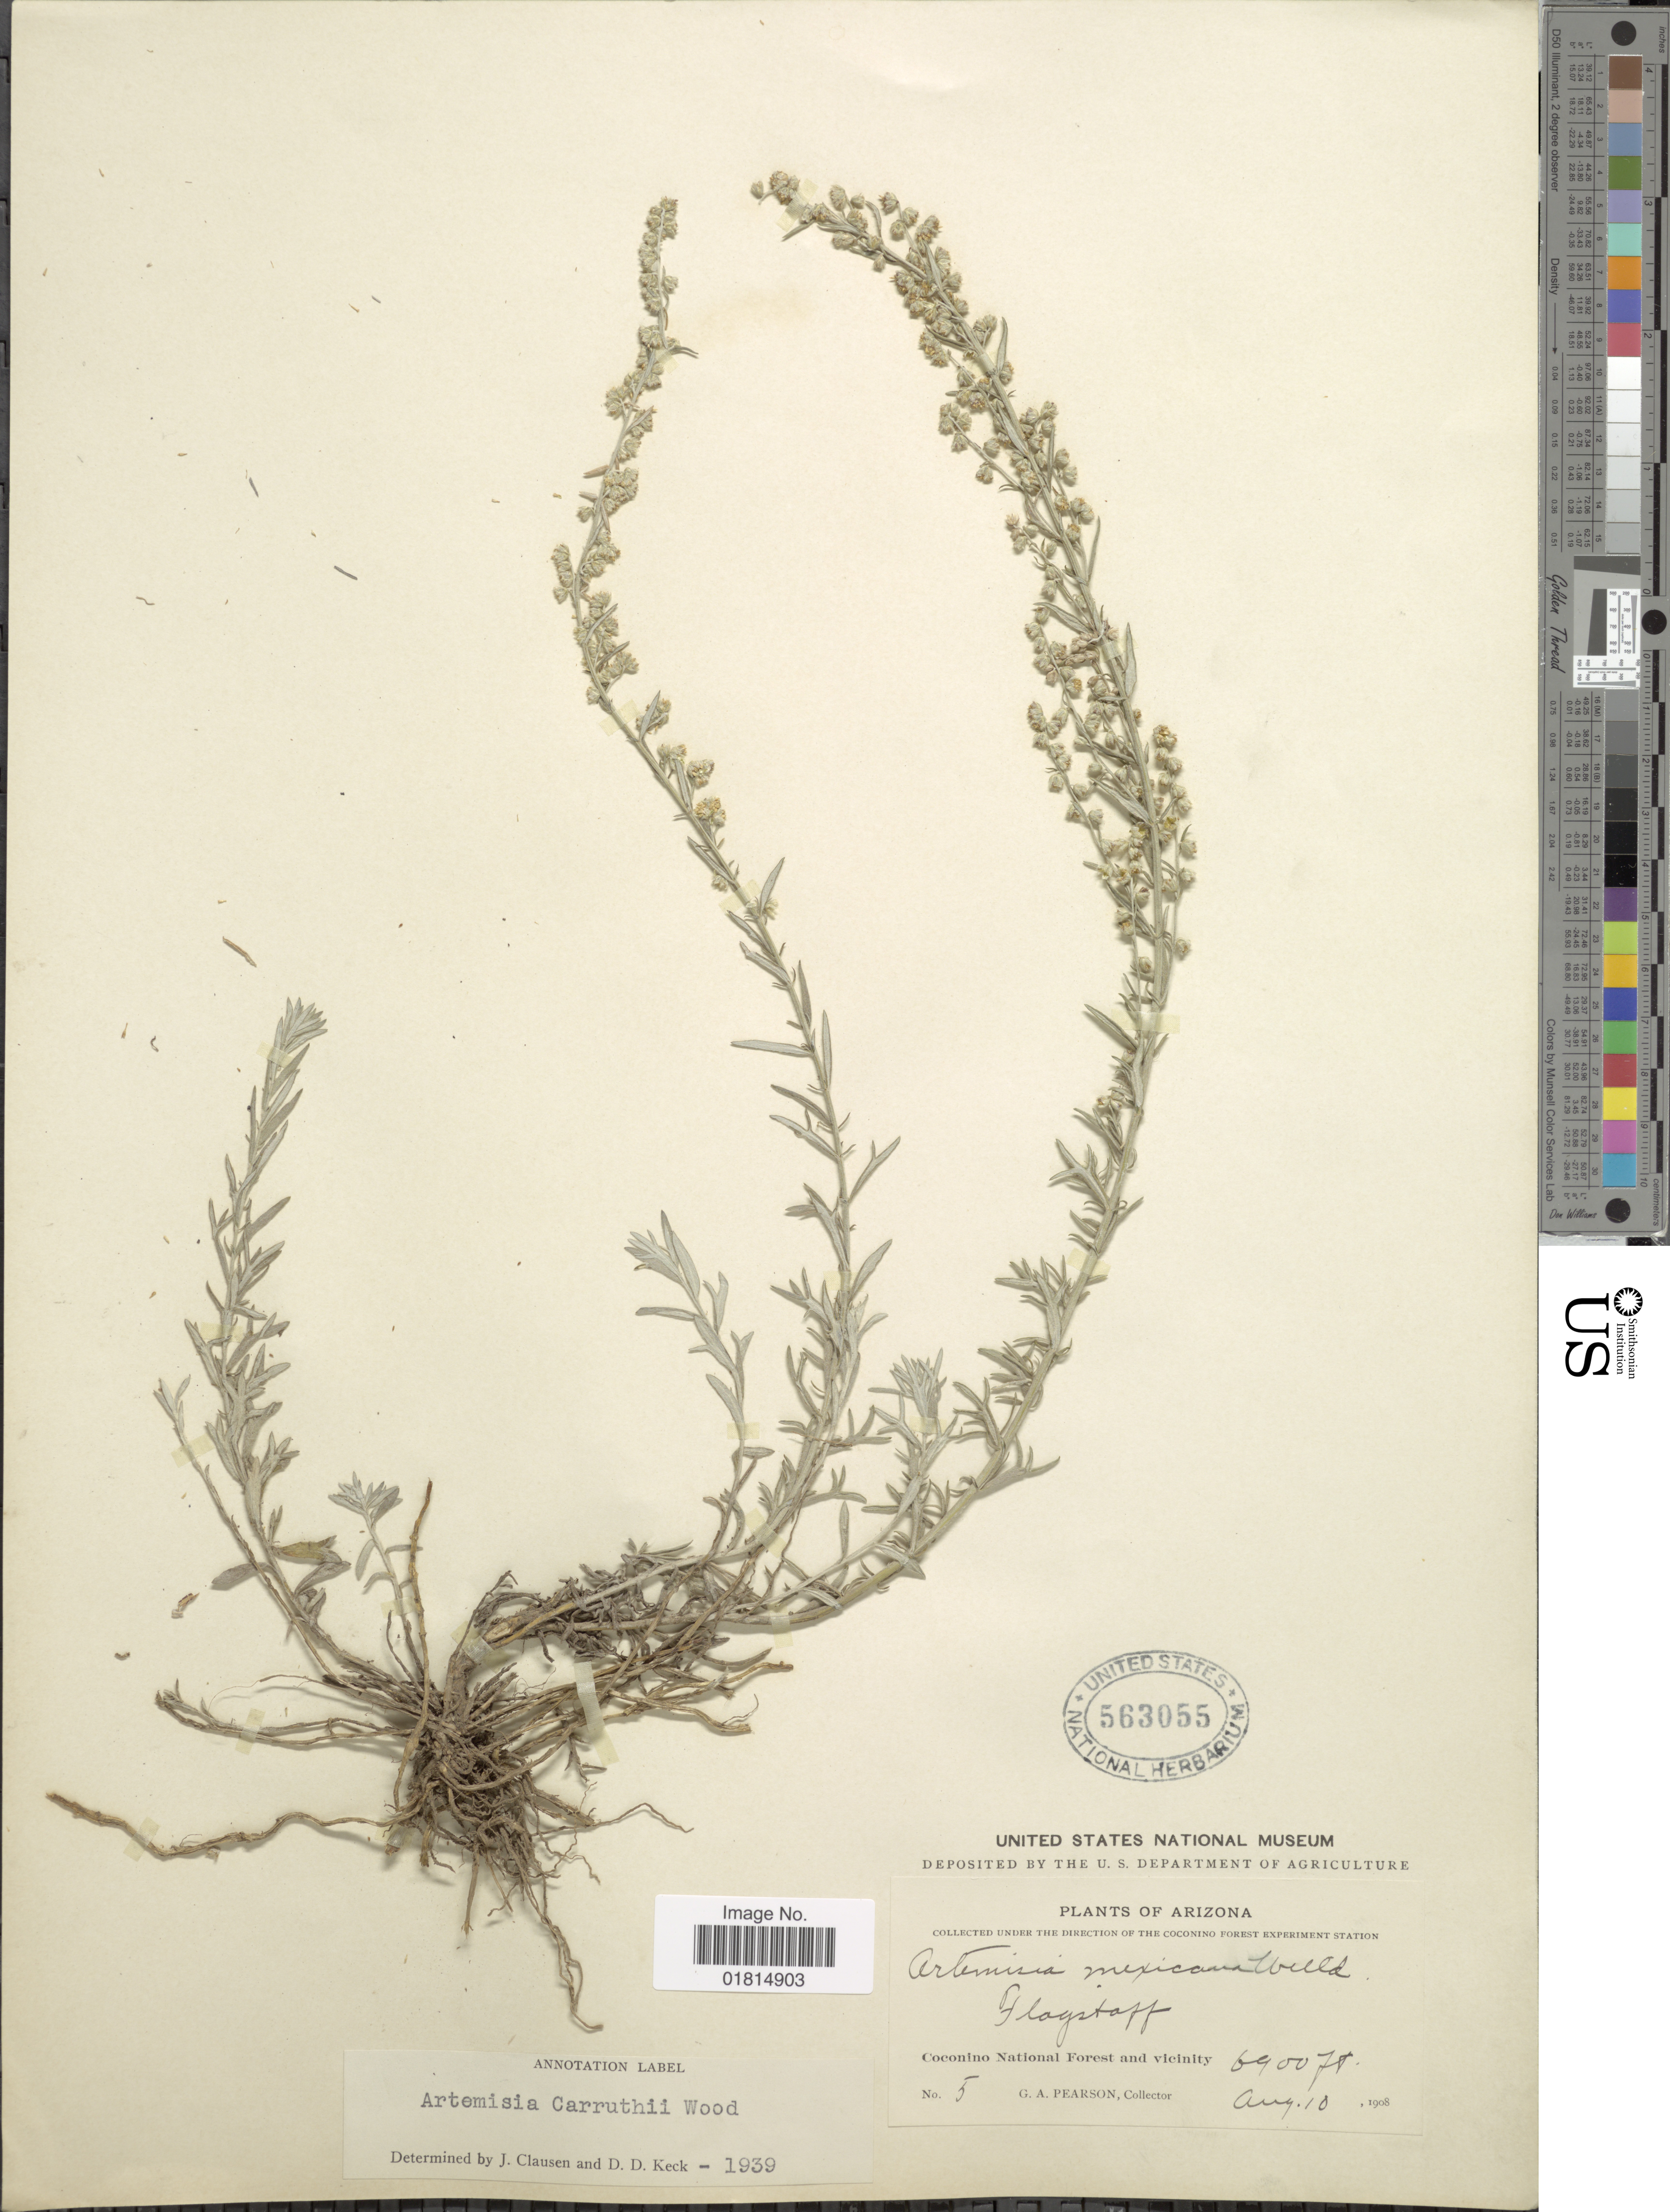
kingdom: Plantae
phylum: Tracheophyta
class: Magnoliopsida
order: Asterales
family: Asteraceae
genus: Artemisia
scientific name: Artemisia carruthii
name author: Alph. Wood ex Carruth.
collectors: G. A. Pearson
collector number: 5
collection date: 1908-08-10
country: United States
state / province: Arizona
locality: Flagstaff. Coconino National Forest and vicinity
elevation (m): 2103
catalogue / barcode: US 563055